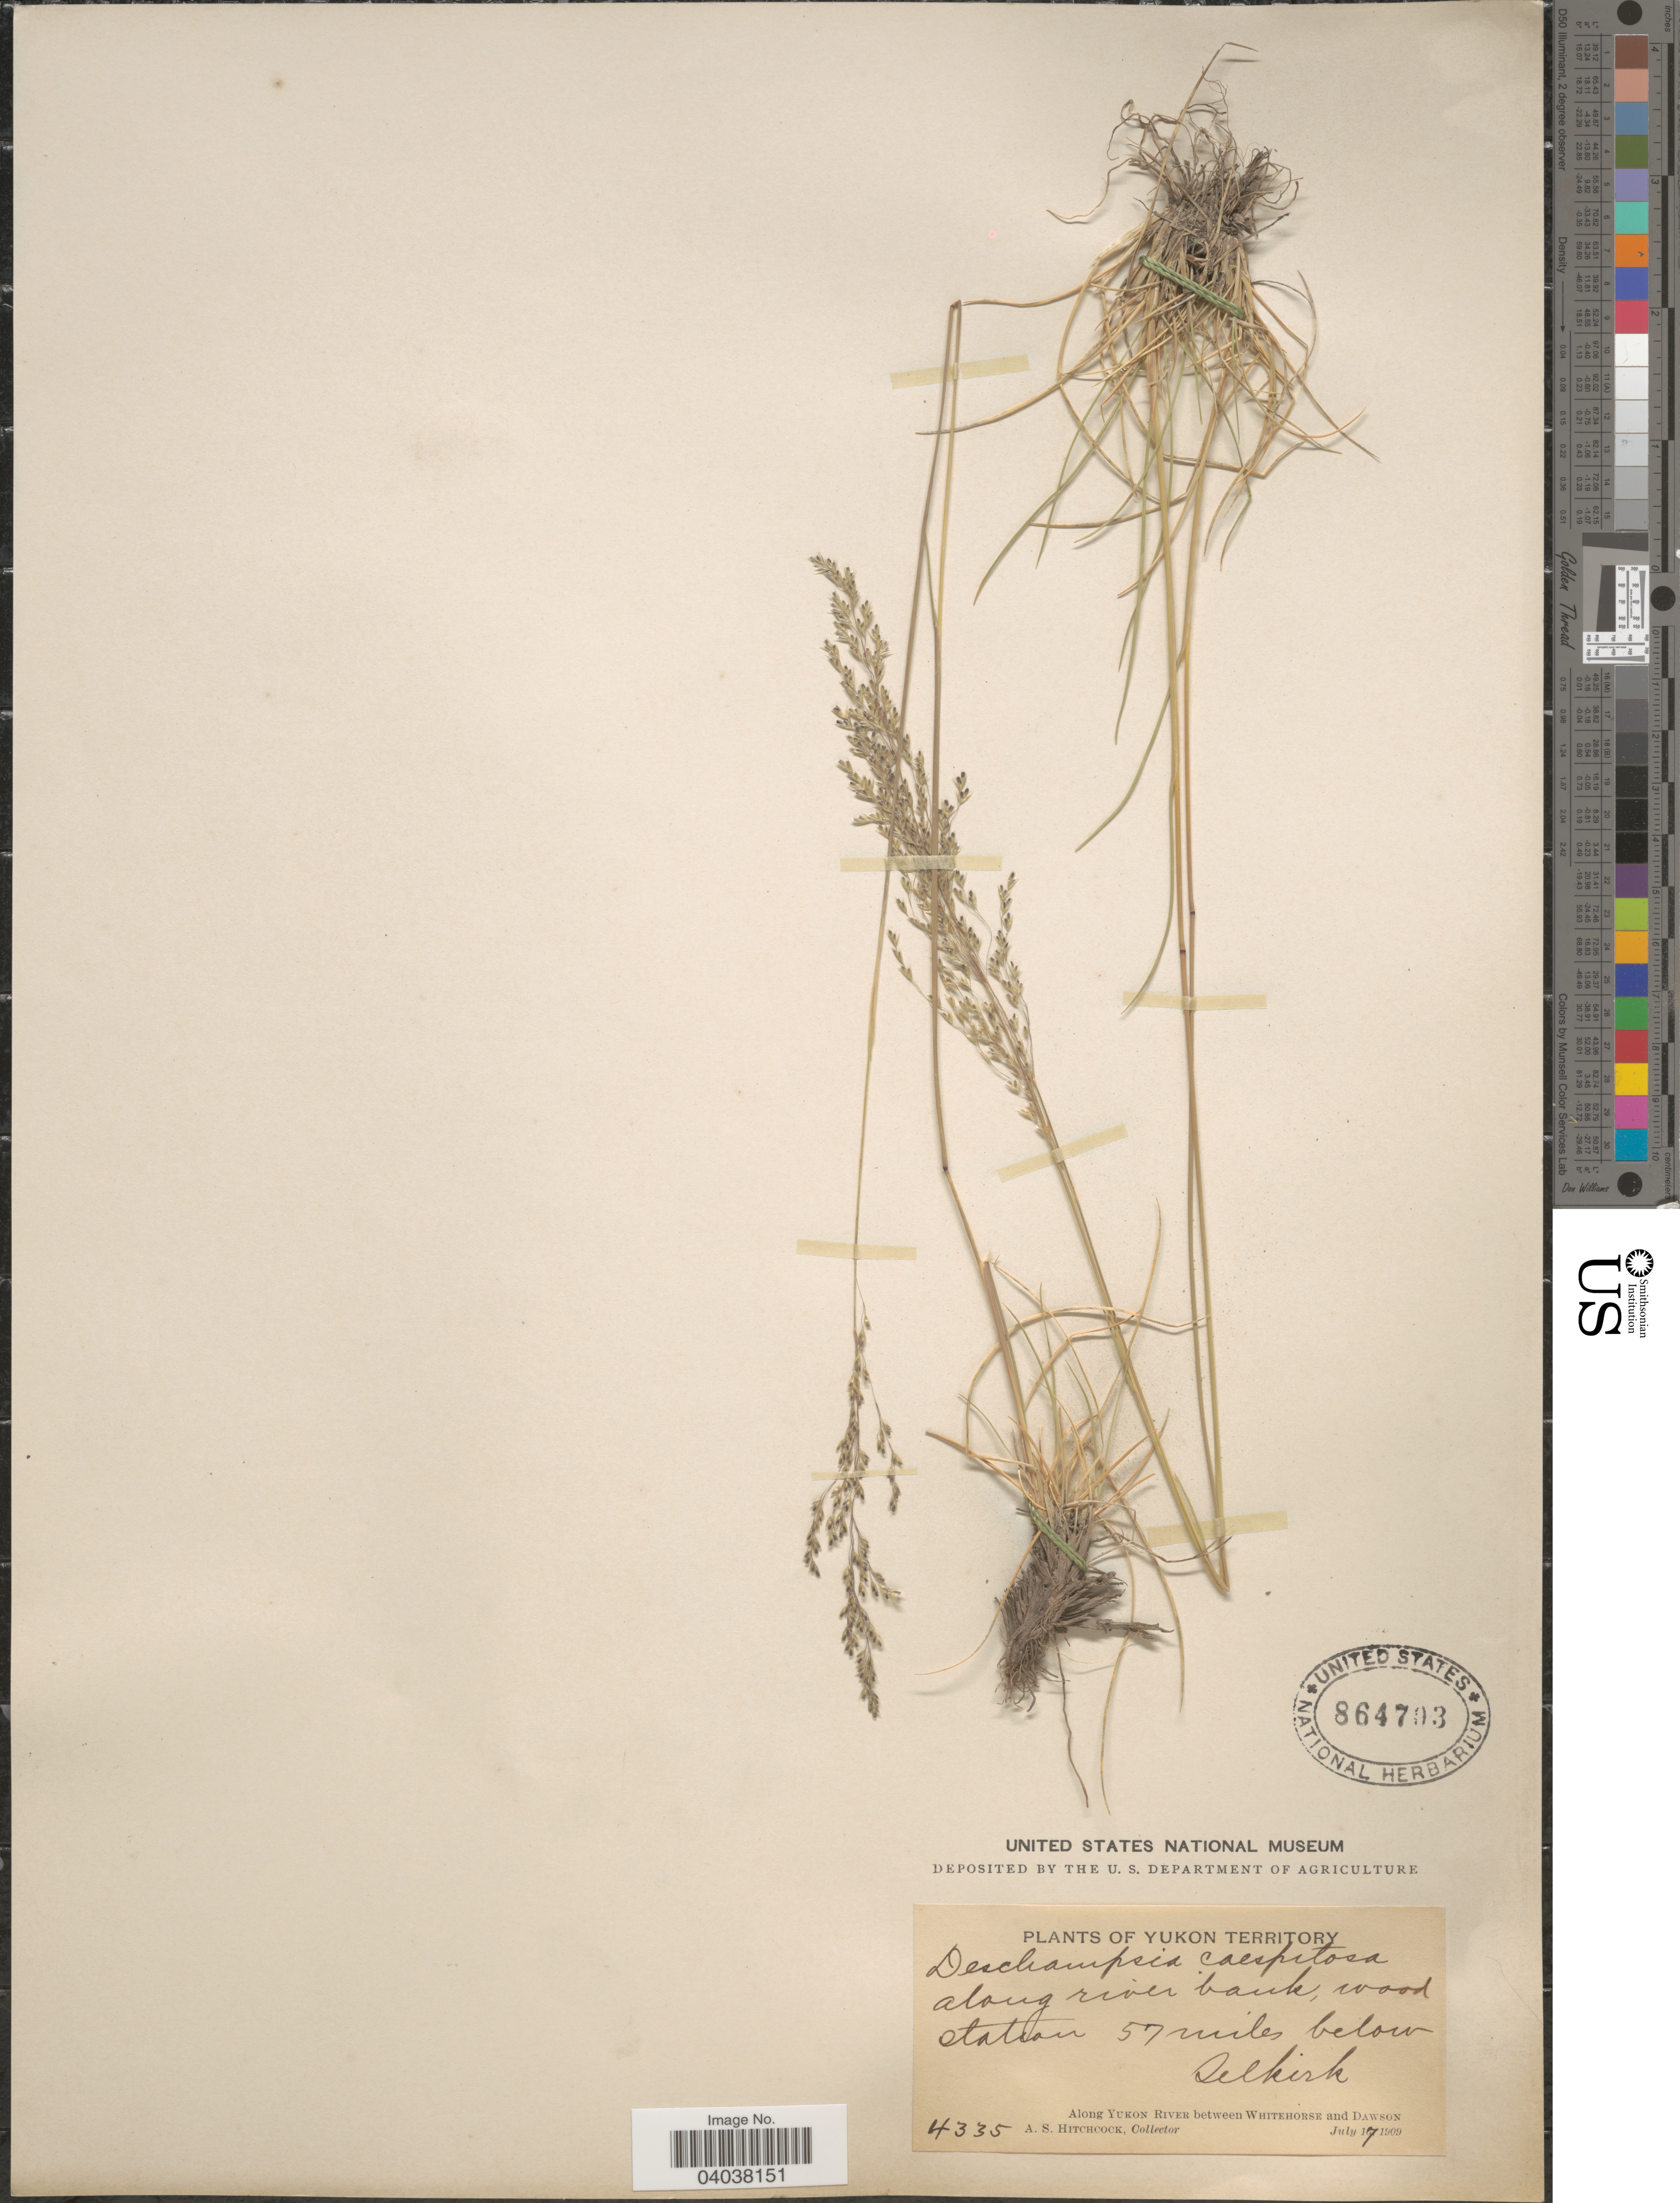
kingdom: Plantae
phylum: Tracheophyta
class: Liliopsida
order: Poales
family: Poaceae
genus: Deschampsia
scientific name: Deschampsia cespitosa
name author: (L.) P. Beauv.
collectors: A. S. Hitchcock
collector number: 4335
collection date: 1909-07-17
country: Canada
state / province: Yukon Territory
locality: Along river bank, wood station 57 miles below Selkirk. Along Yukon River between Whitehorse and Dawson.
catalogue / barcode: US 864703